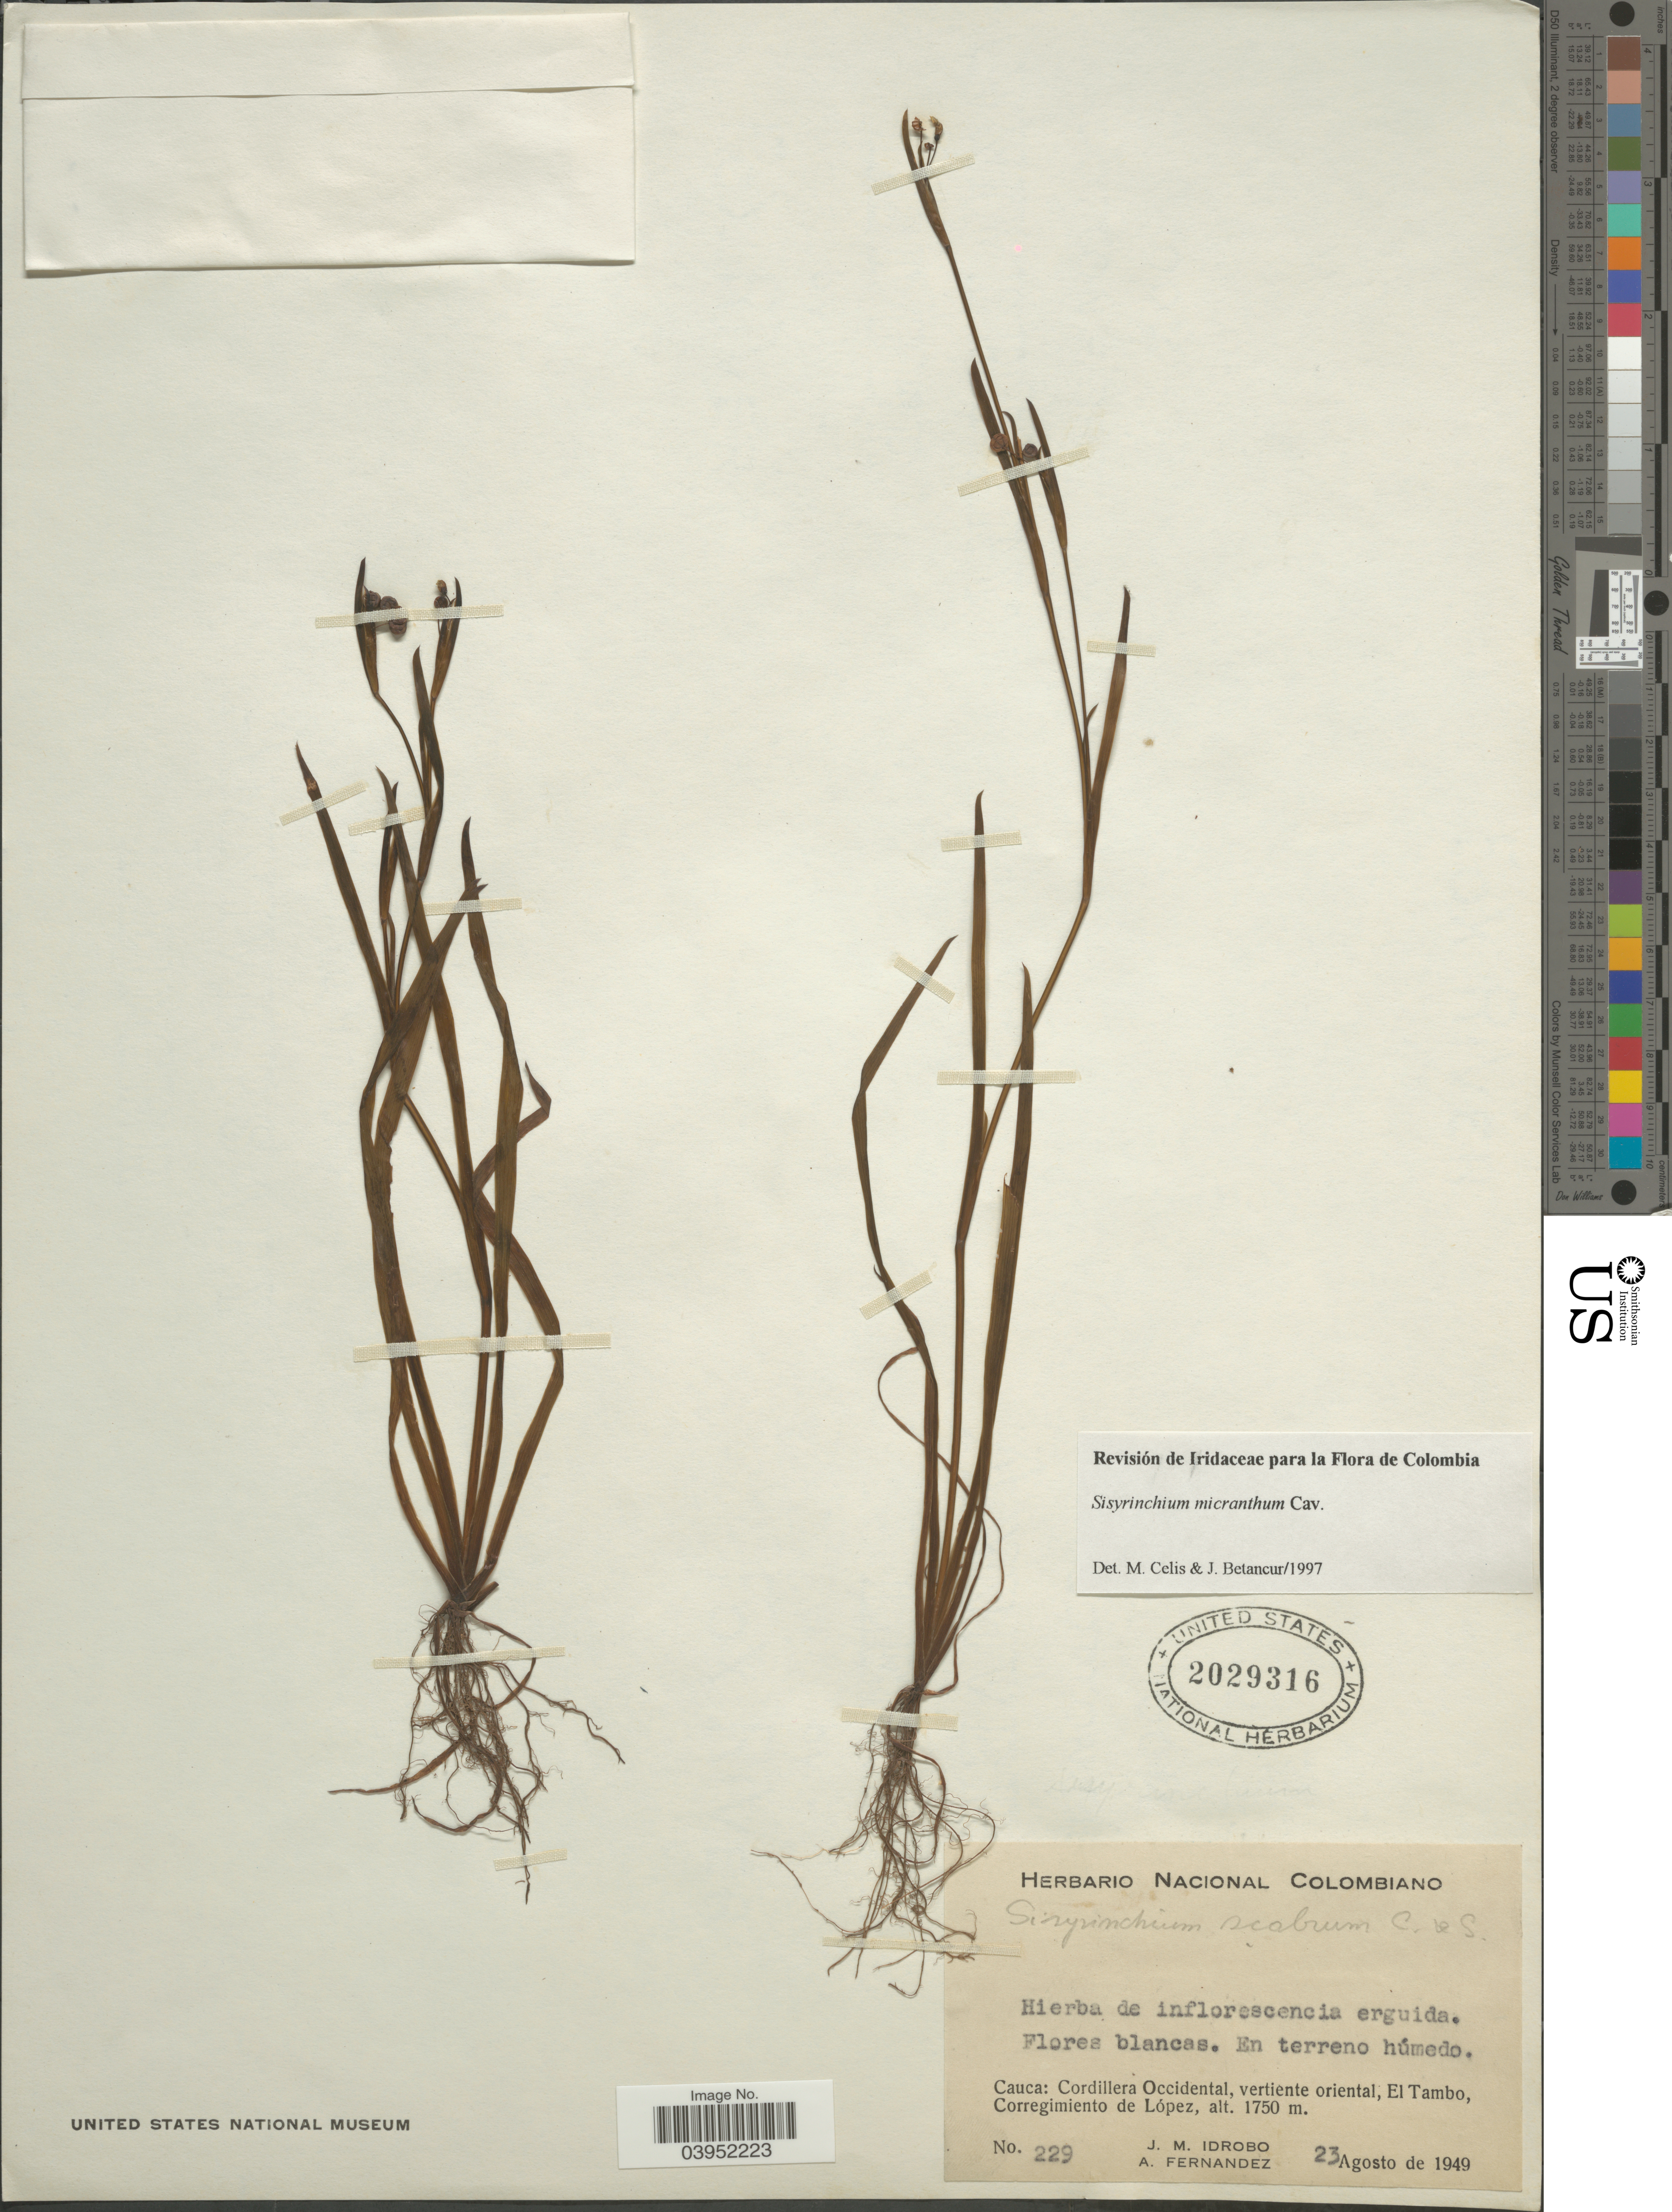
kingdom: Plantae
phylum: Tracheophyta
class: Liliopsida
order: Asparagales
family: Iridaceae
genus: Sisyrinchium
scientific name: Sisyrinchium micranthum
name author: Cav.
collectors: J. M. Idrobo & A. Fernandez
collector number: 229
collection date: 1949-08-23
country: Colombia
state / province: Cauca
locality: Cordillera Occidental, vertiente oriental, El Tambo, Corregimiento de López.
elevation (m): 1750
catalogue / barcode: US 2029316